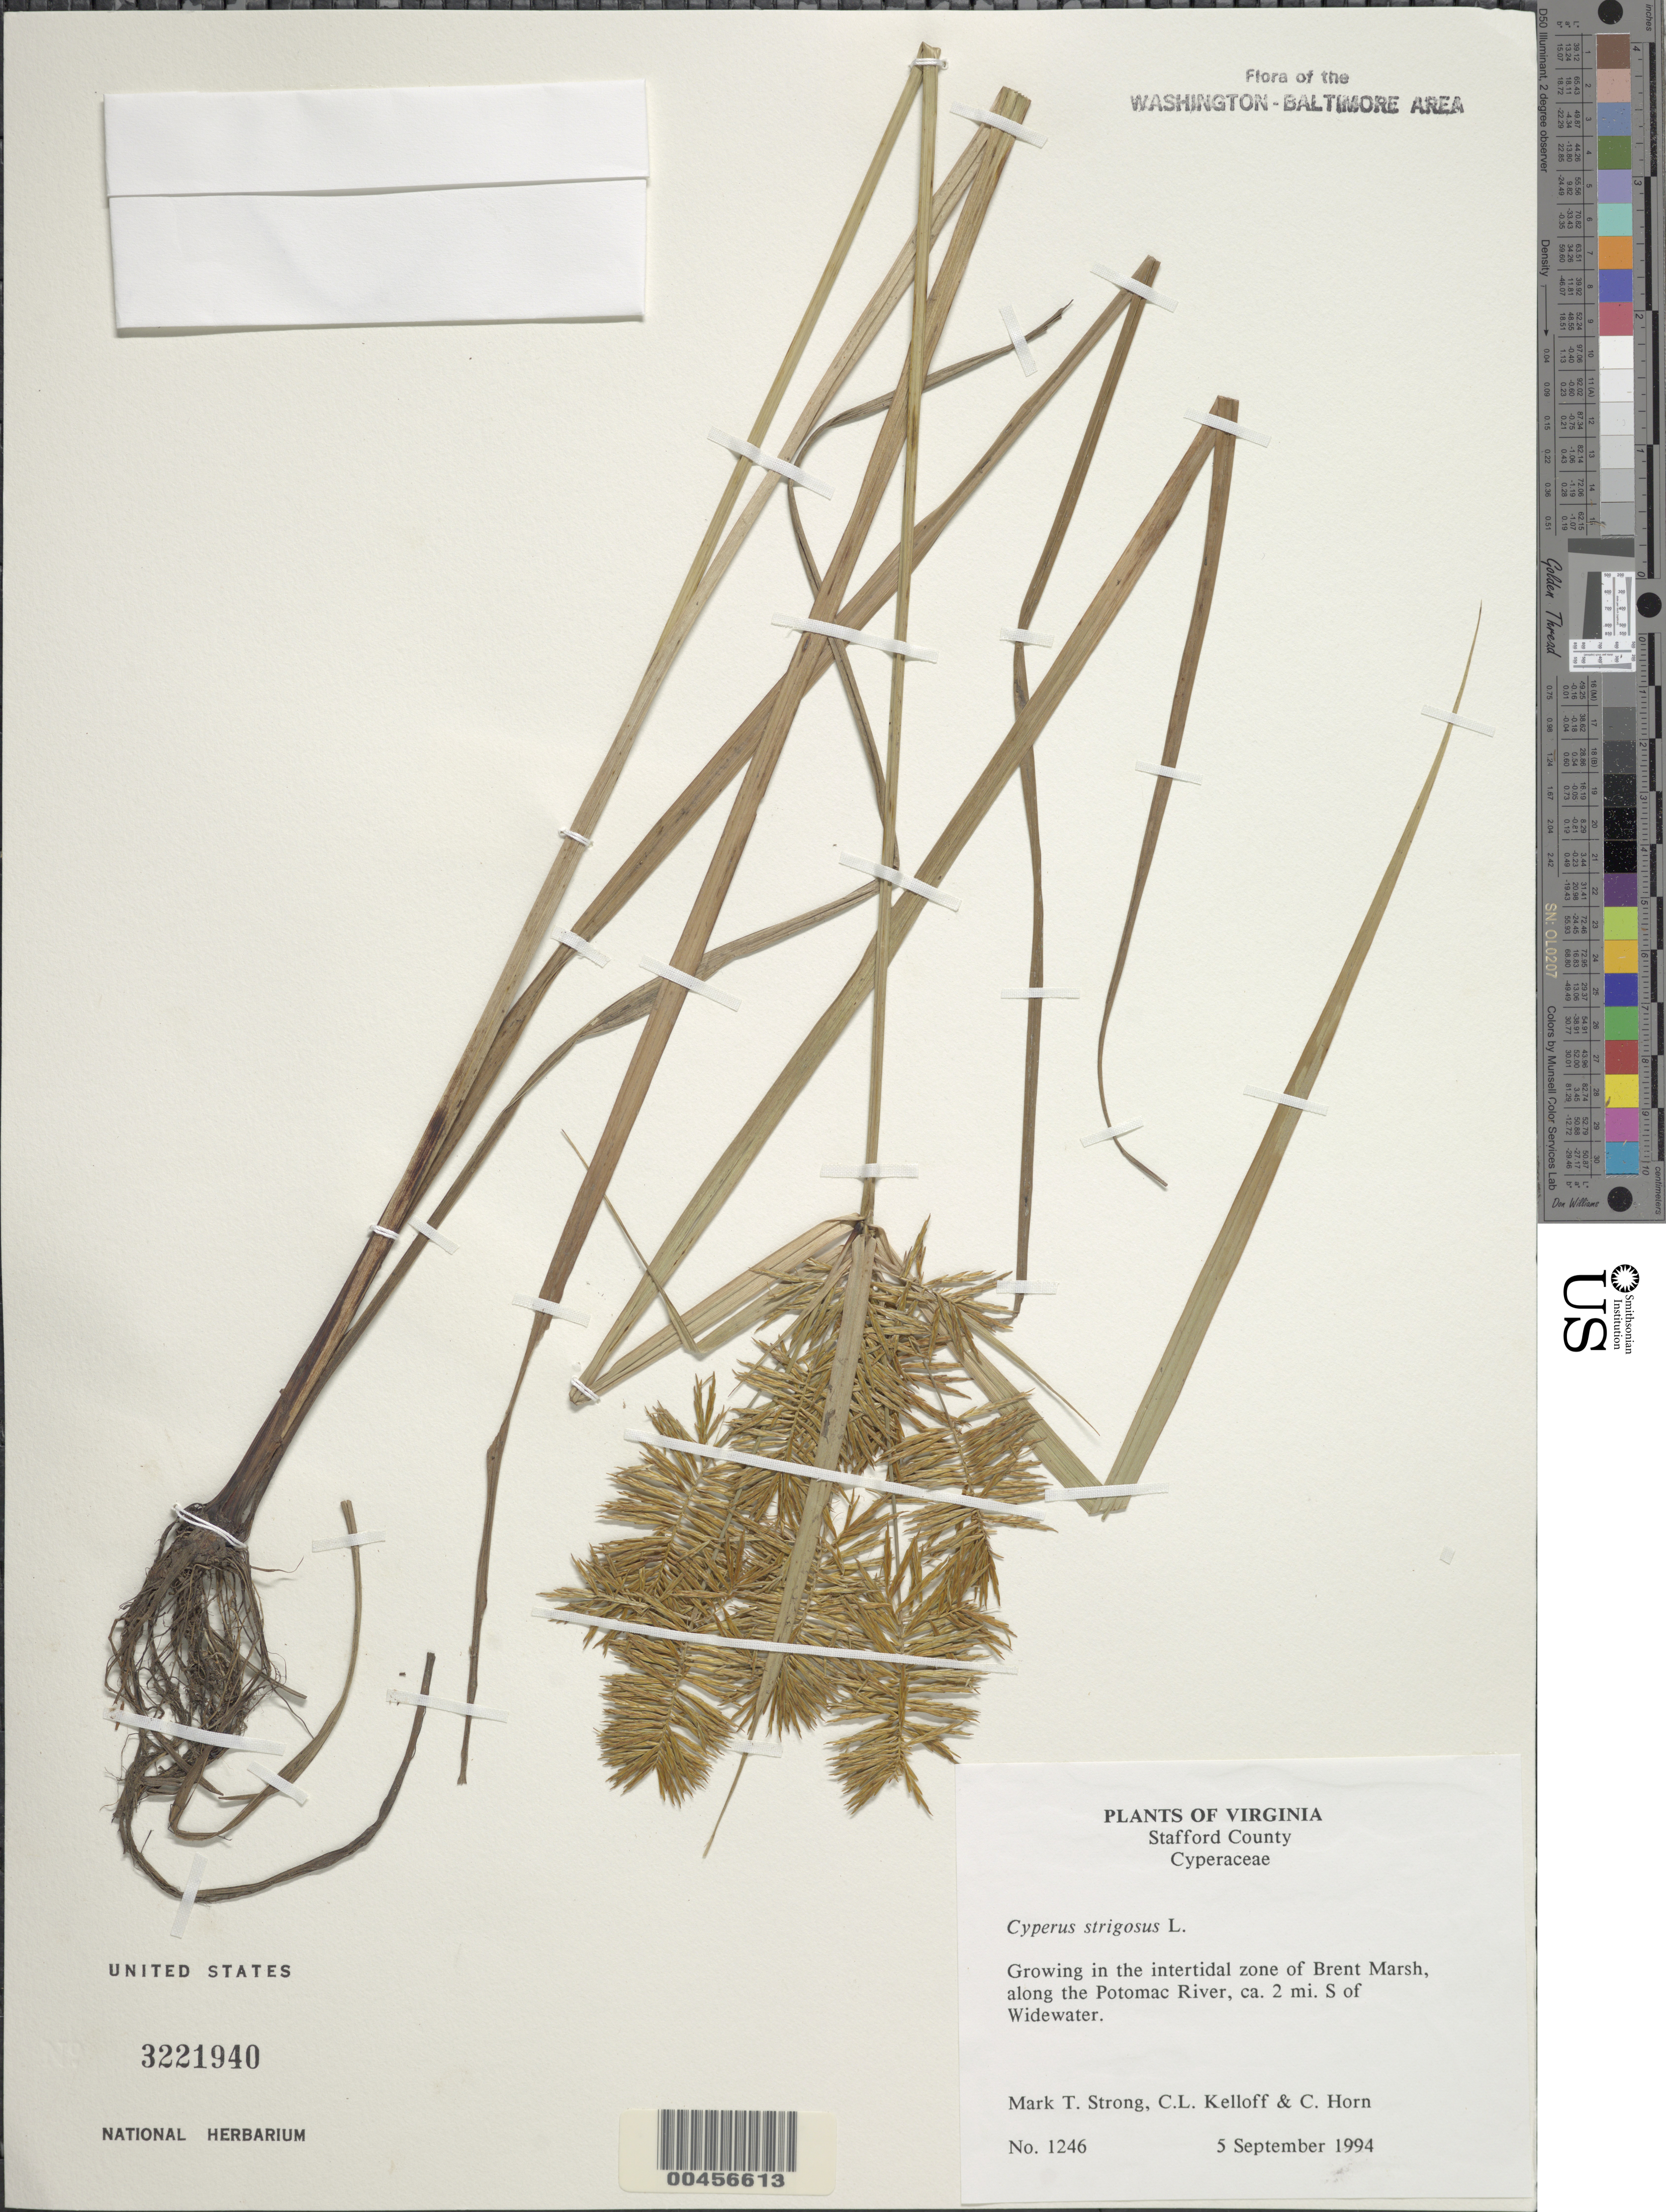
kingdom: Plantae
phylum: Tracheophyta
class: Liliopsida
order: Poales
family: Cyperaceae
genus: Cyperus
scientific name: Cyperus strigosus L.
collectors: M. T. Strong, C. L. Kelloff & C. Horn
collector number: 1246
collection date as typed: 05 Sep 1994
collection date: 1994-09-05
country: United States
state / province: Virginia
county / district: Stafford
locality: Brent Marsh along the Potomac River, S of Widewater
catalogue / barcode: US 3221940